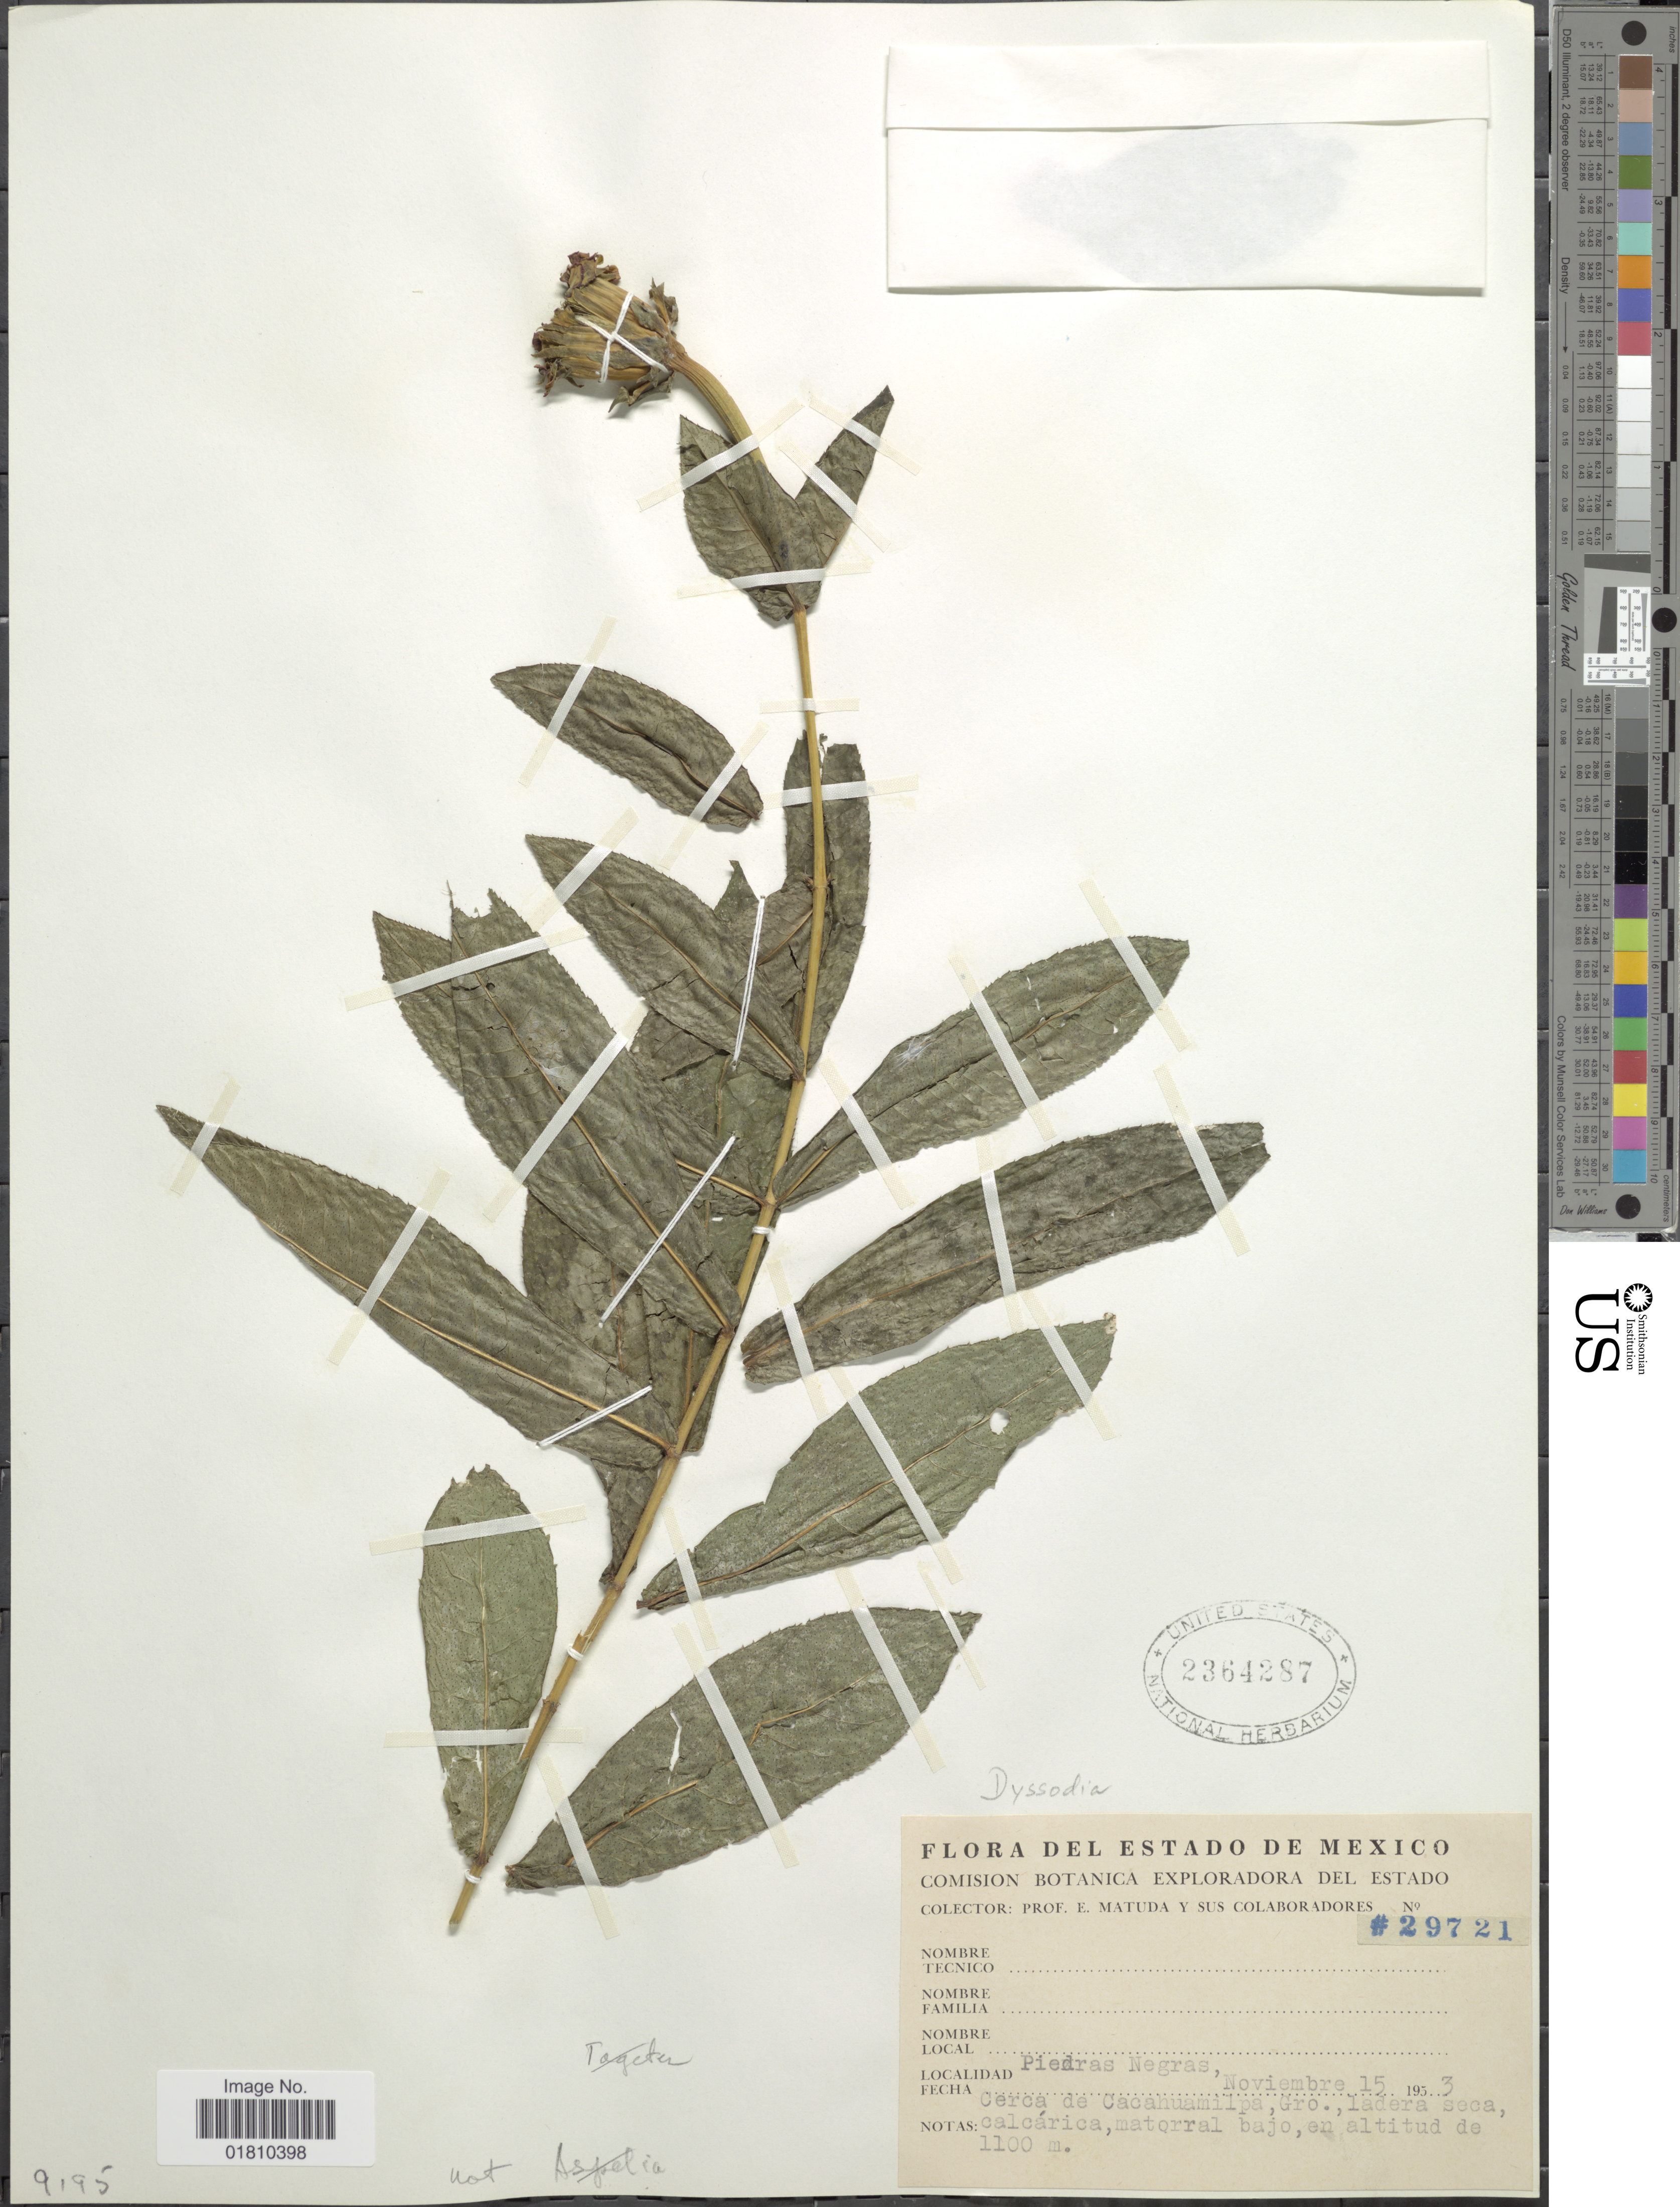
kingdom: Plantae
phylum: Tracheophyta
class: Magnoliopsida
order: Asterales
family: Asteraceae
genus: Boeberoides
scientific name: Boeberoides grandiflora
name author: (DC.) Strother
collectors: E. Matuda & et al.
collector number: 29721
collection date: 1953-11-15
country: Mexico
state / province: Guerrero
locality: Pedras Negras, Cerca de Cacahuamilpa, ladera seca, calcárica, matorral bajo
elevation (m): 1100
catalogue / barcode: US 2364287